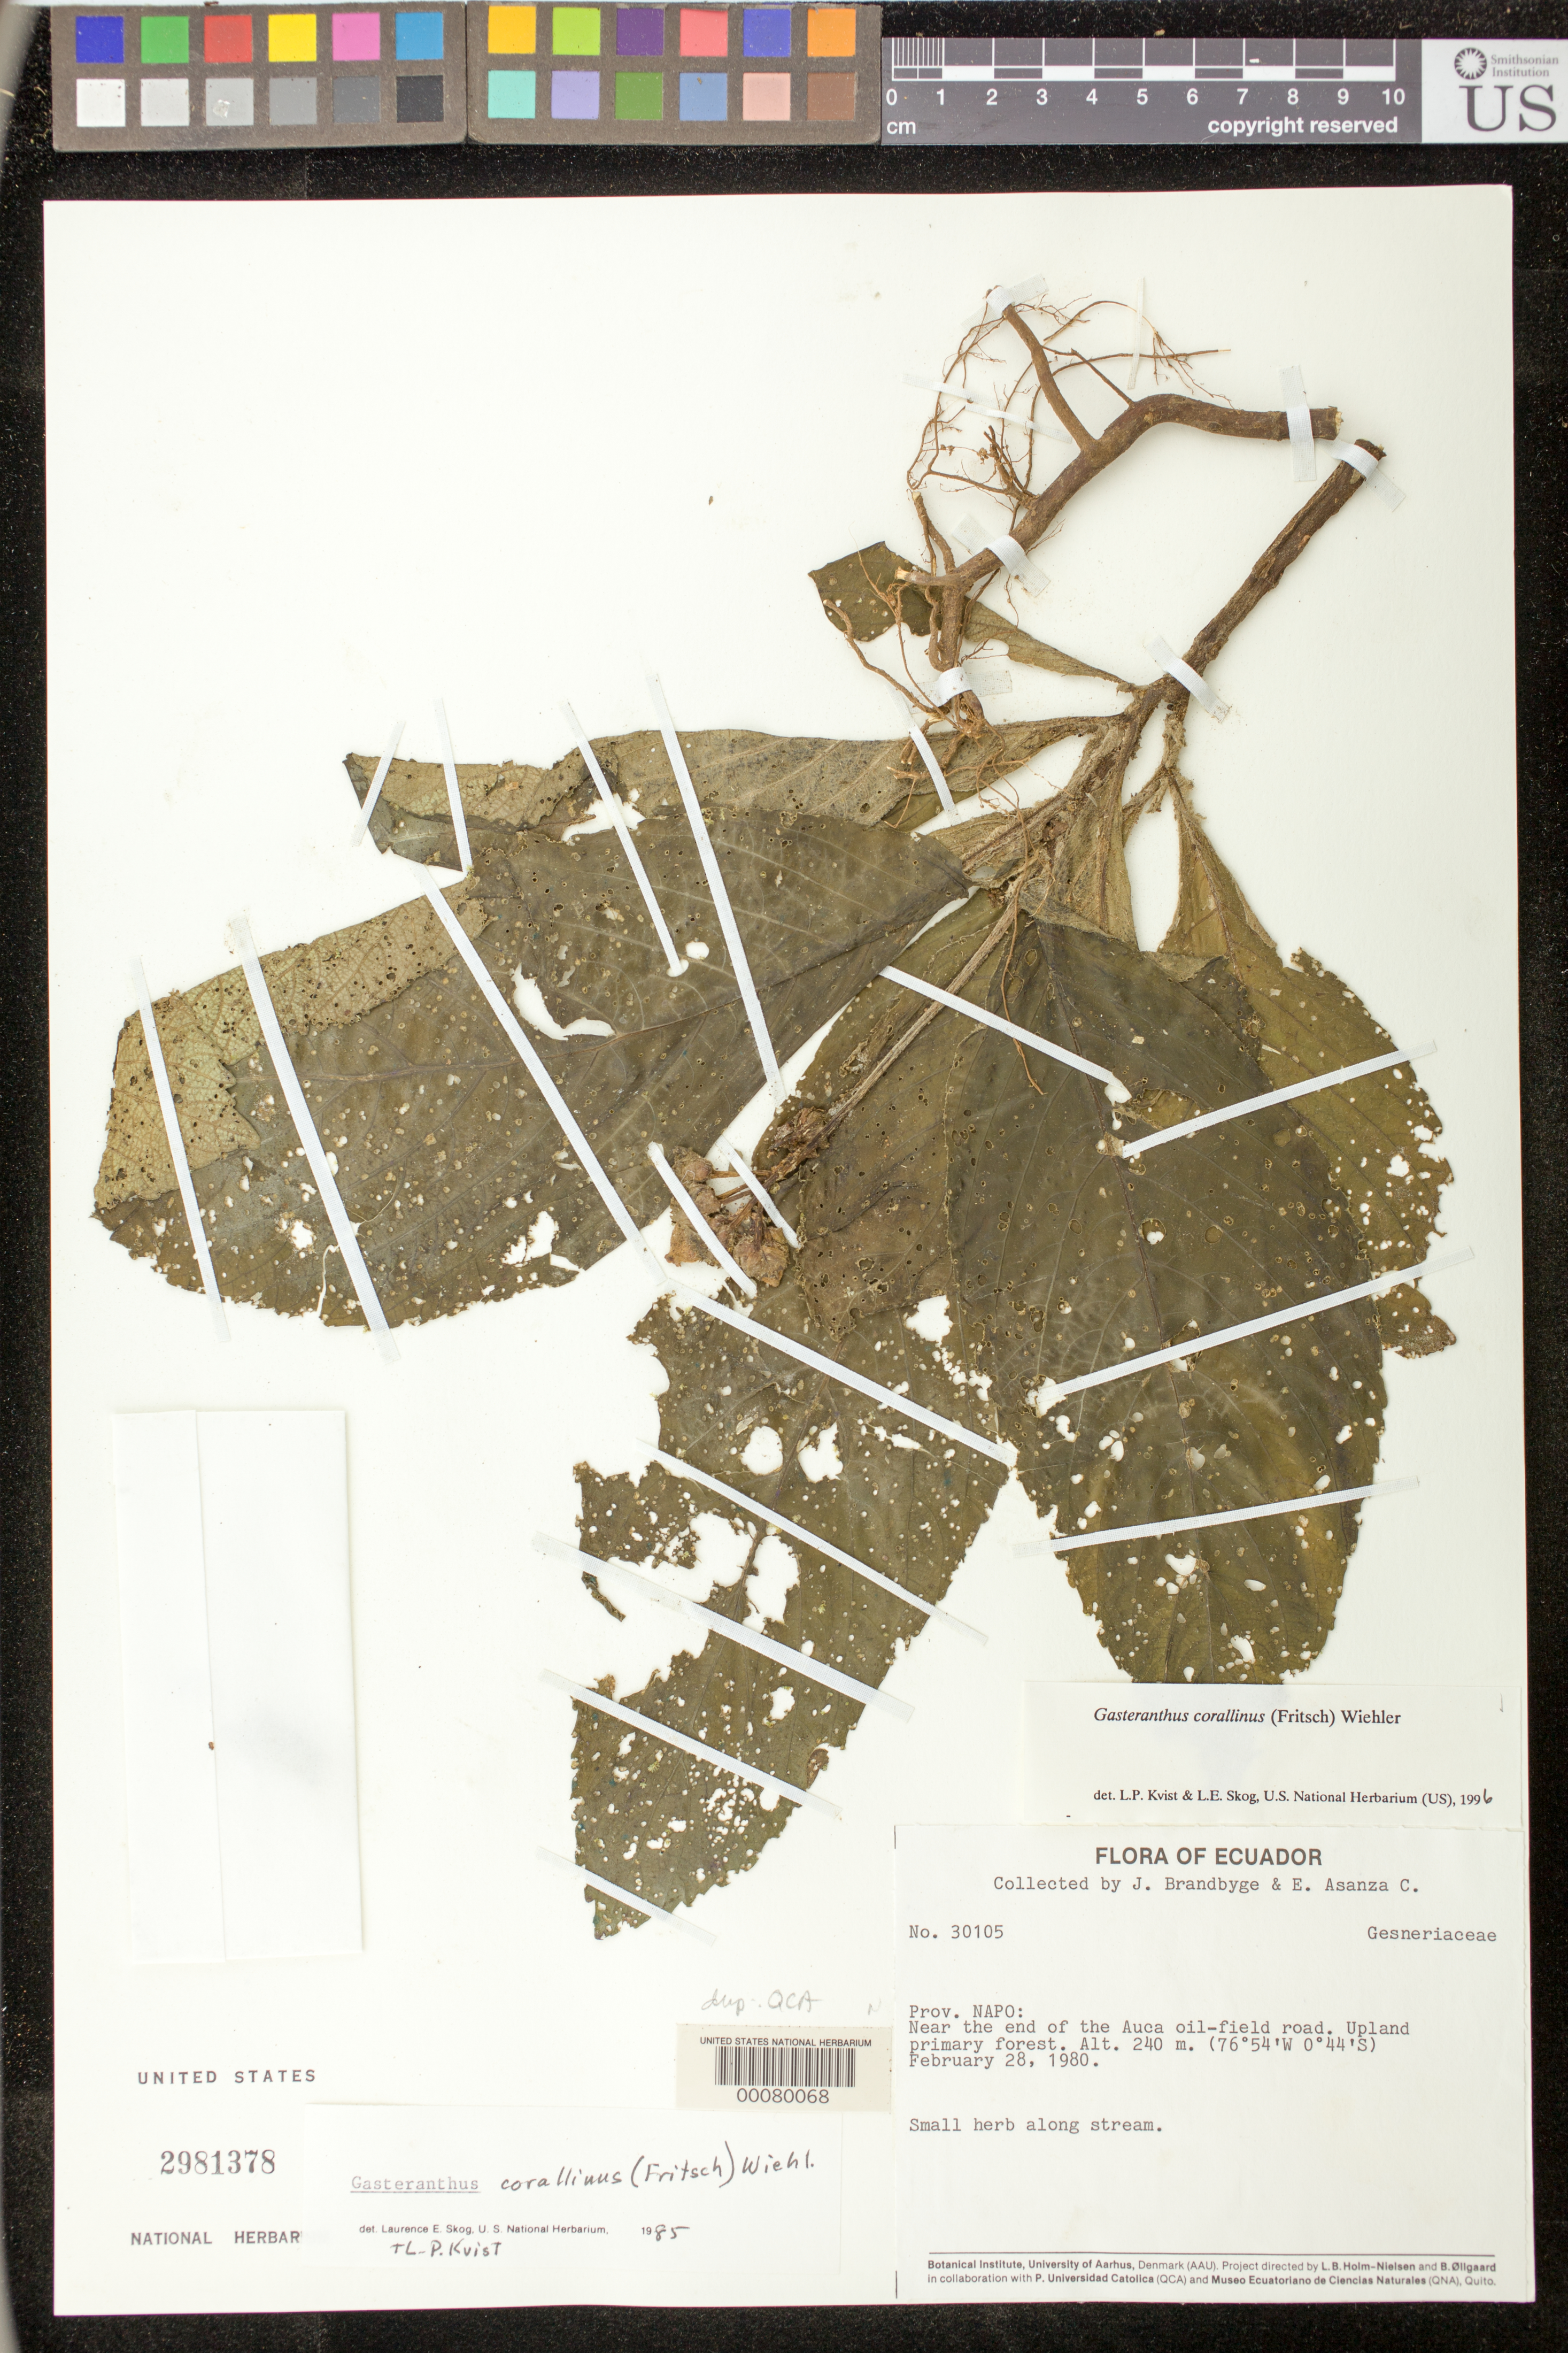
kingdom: Plantae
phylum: Tracheophyta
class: Magnoliopsida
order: Lamiales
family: Gesneriaceae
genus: Gasteranthus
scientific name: Gasteranthus corallinus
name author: (Fritsch) Wiehler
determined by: Skog, Laurence E.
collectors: J. Brandbyge & E. Asanza C.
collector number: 30105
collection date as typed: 28 Feb 1980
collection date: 1980-02-28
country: Ecuador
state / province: Napo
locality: Near the end of the Auca oil-field road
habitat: Upland primary forest; along stream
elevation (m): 240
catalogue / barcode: US 2981378